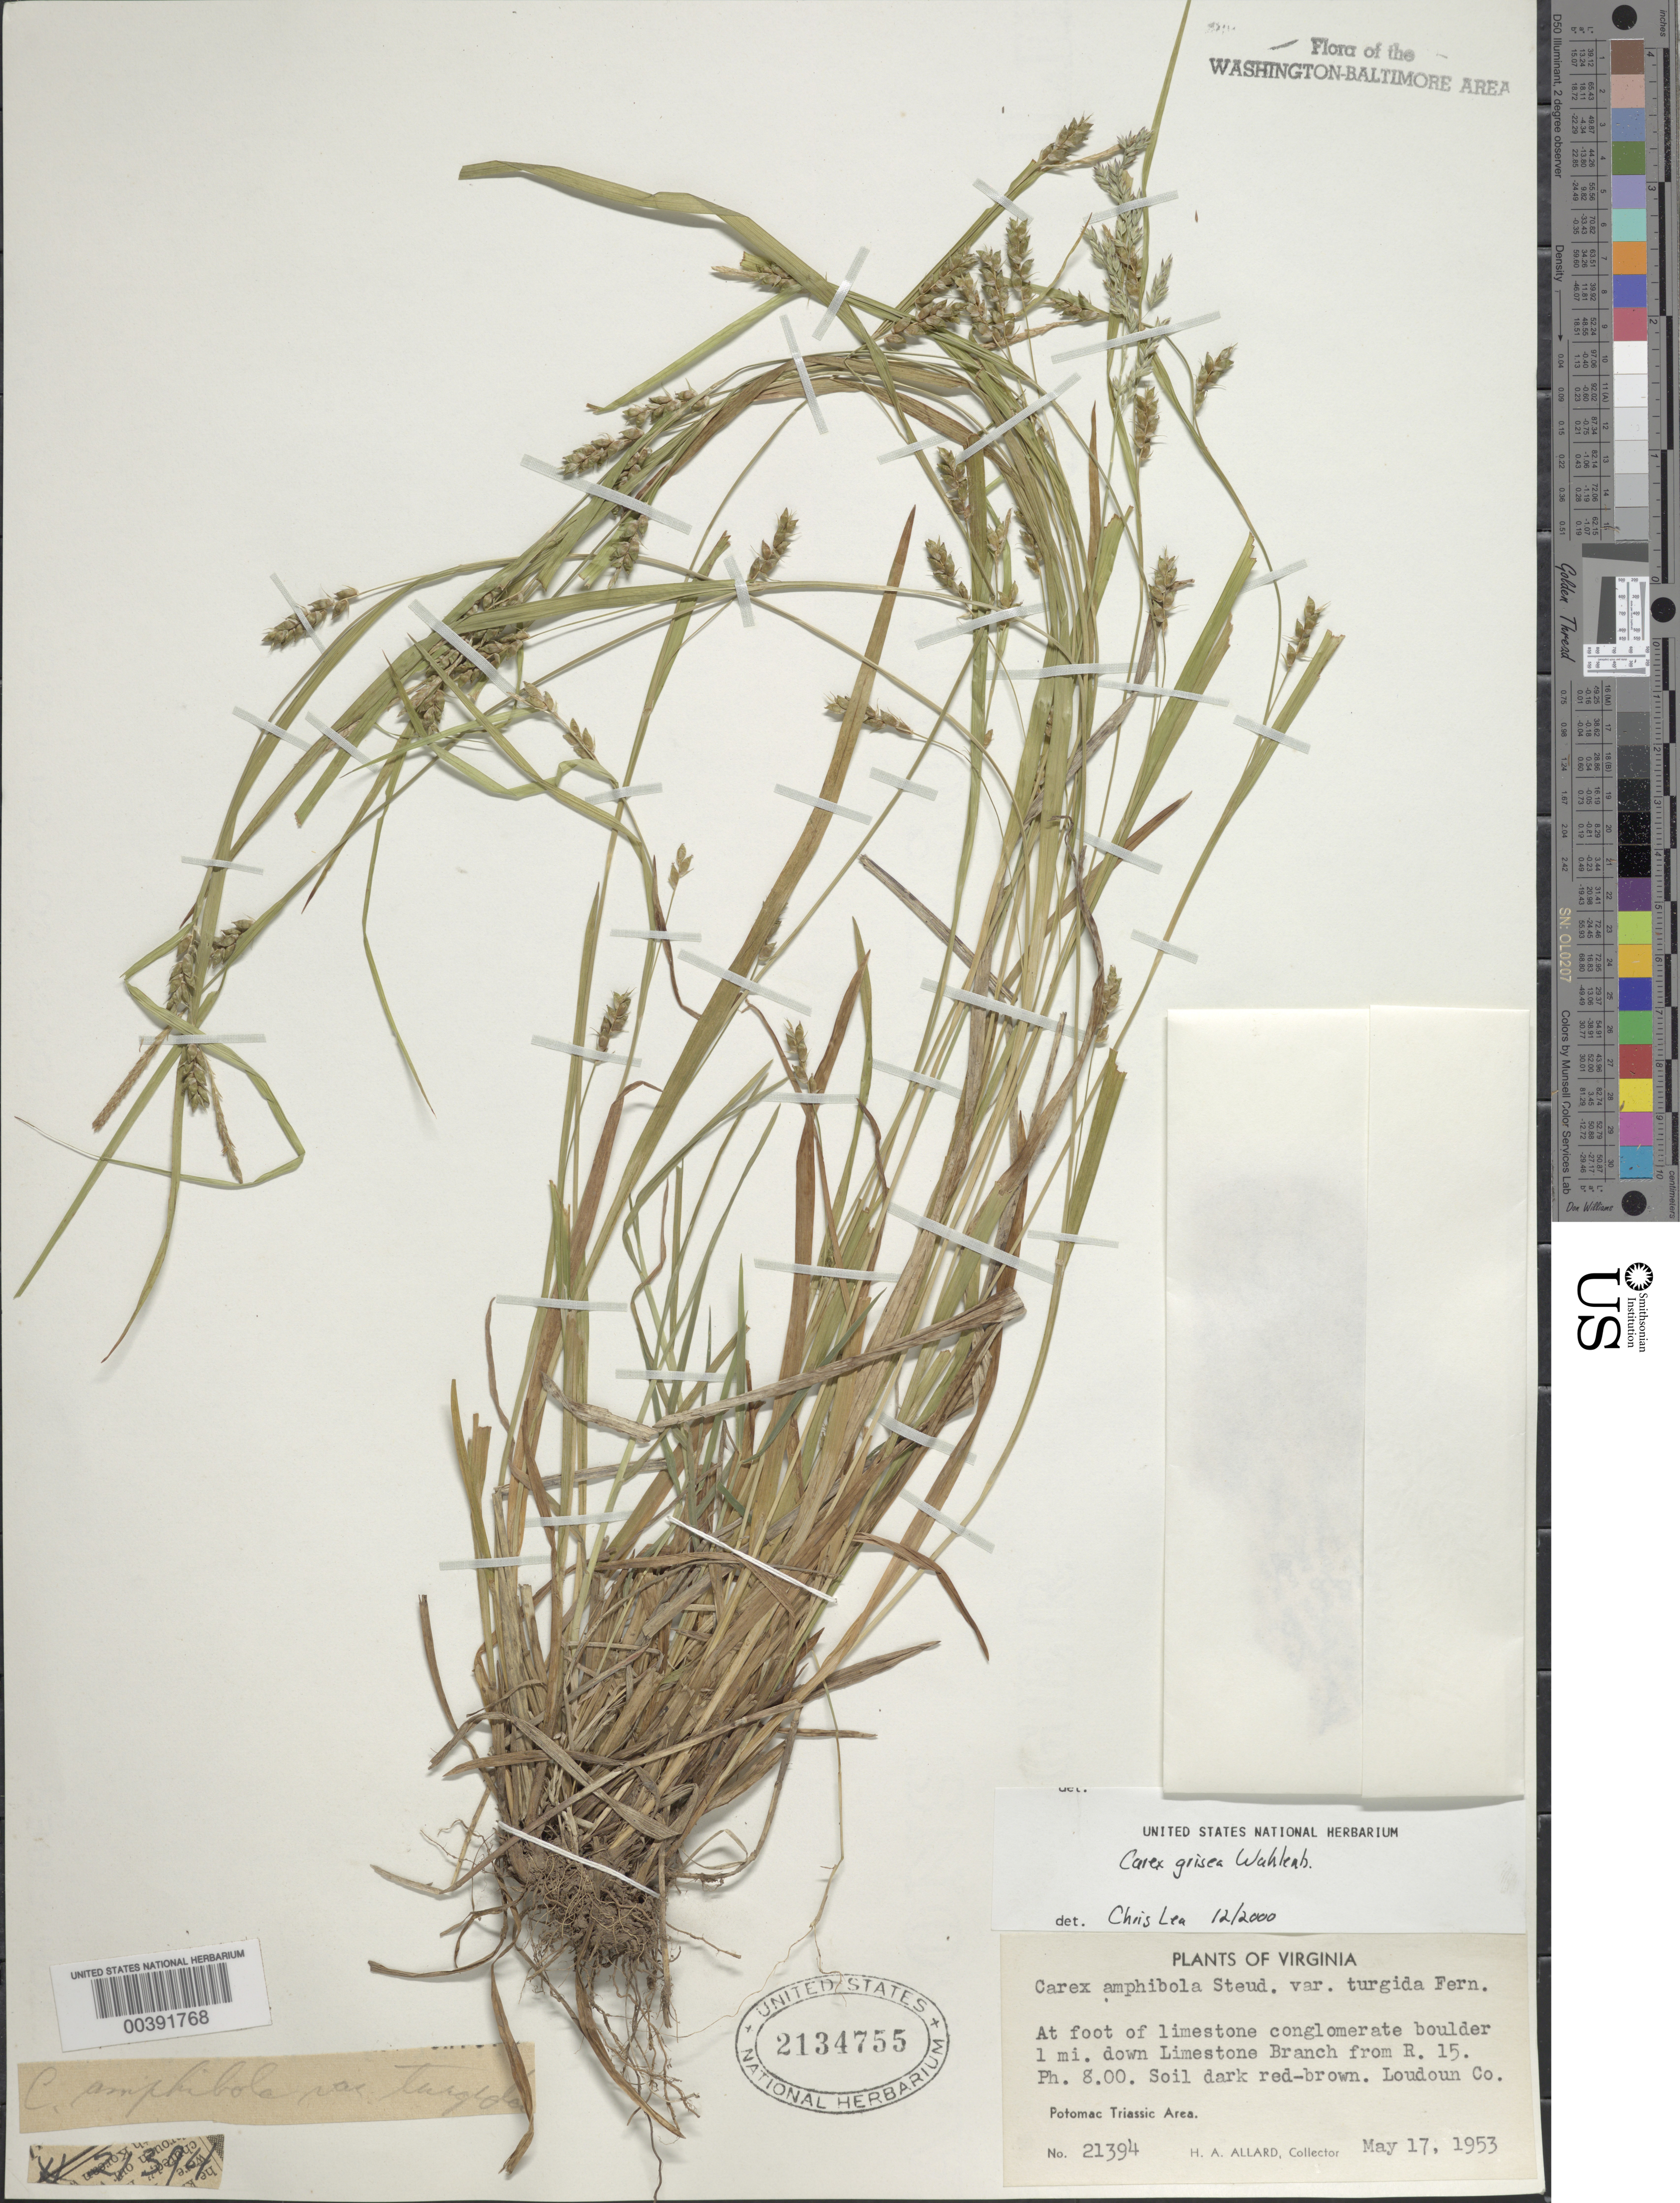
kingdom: Plantae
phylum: Tracheophyta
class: Liliopsida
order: Poales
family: Cyperaceae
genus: Carex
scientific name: Carex grisea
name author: Wahlenb.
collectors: H. A. Allard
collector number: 21394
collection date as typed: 17 May 1953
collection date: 1953-05-17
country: United States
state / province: Virginia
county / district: Loudoun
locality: downstream from Route 15 on Limestone Branch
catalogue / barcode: US 2134755